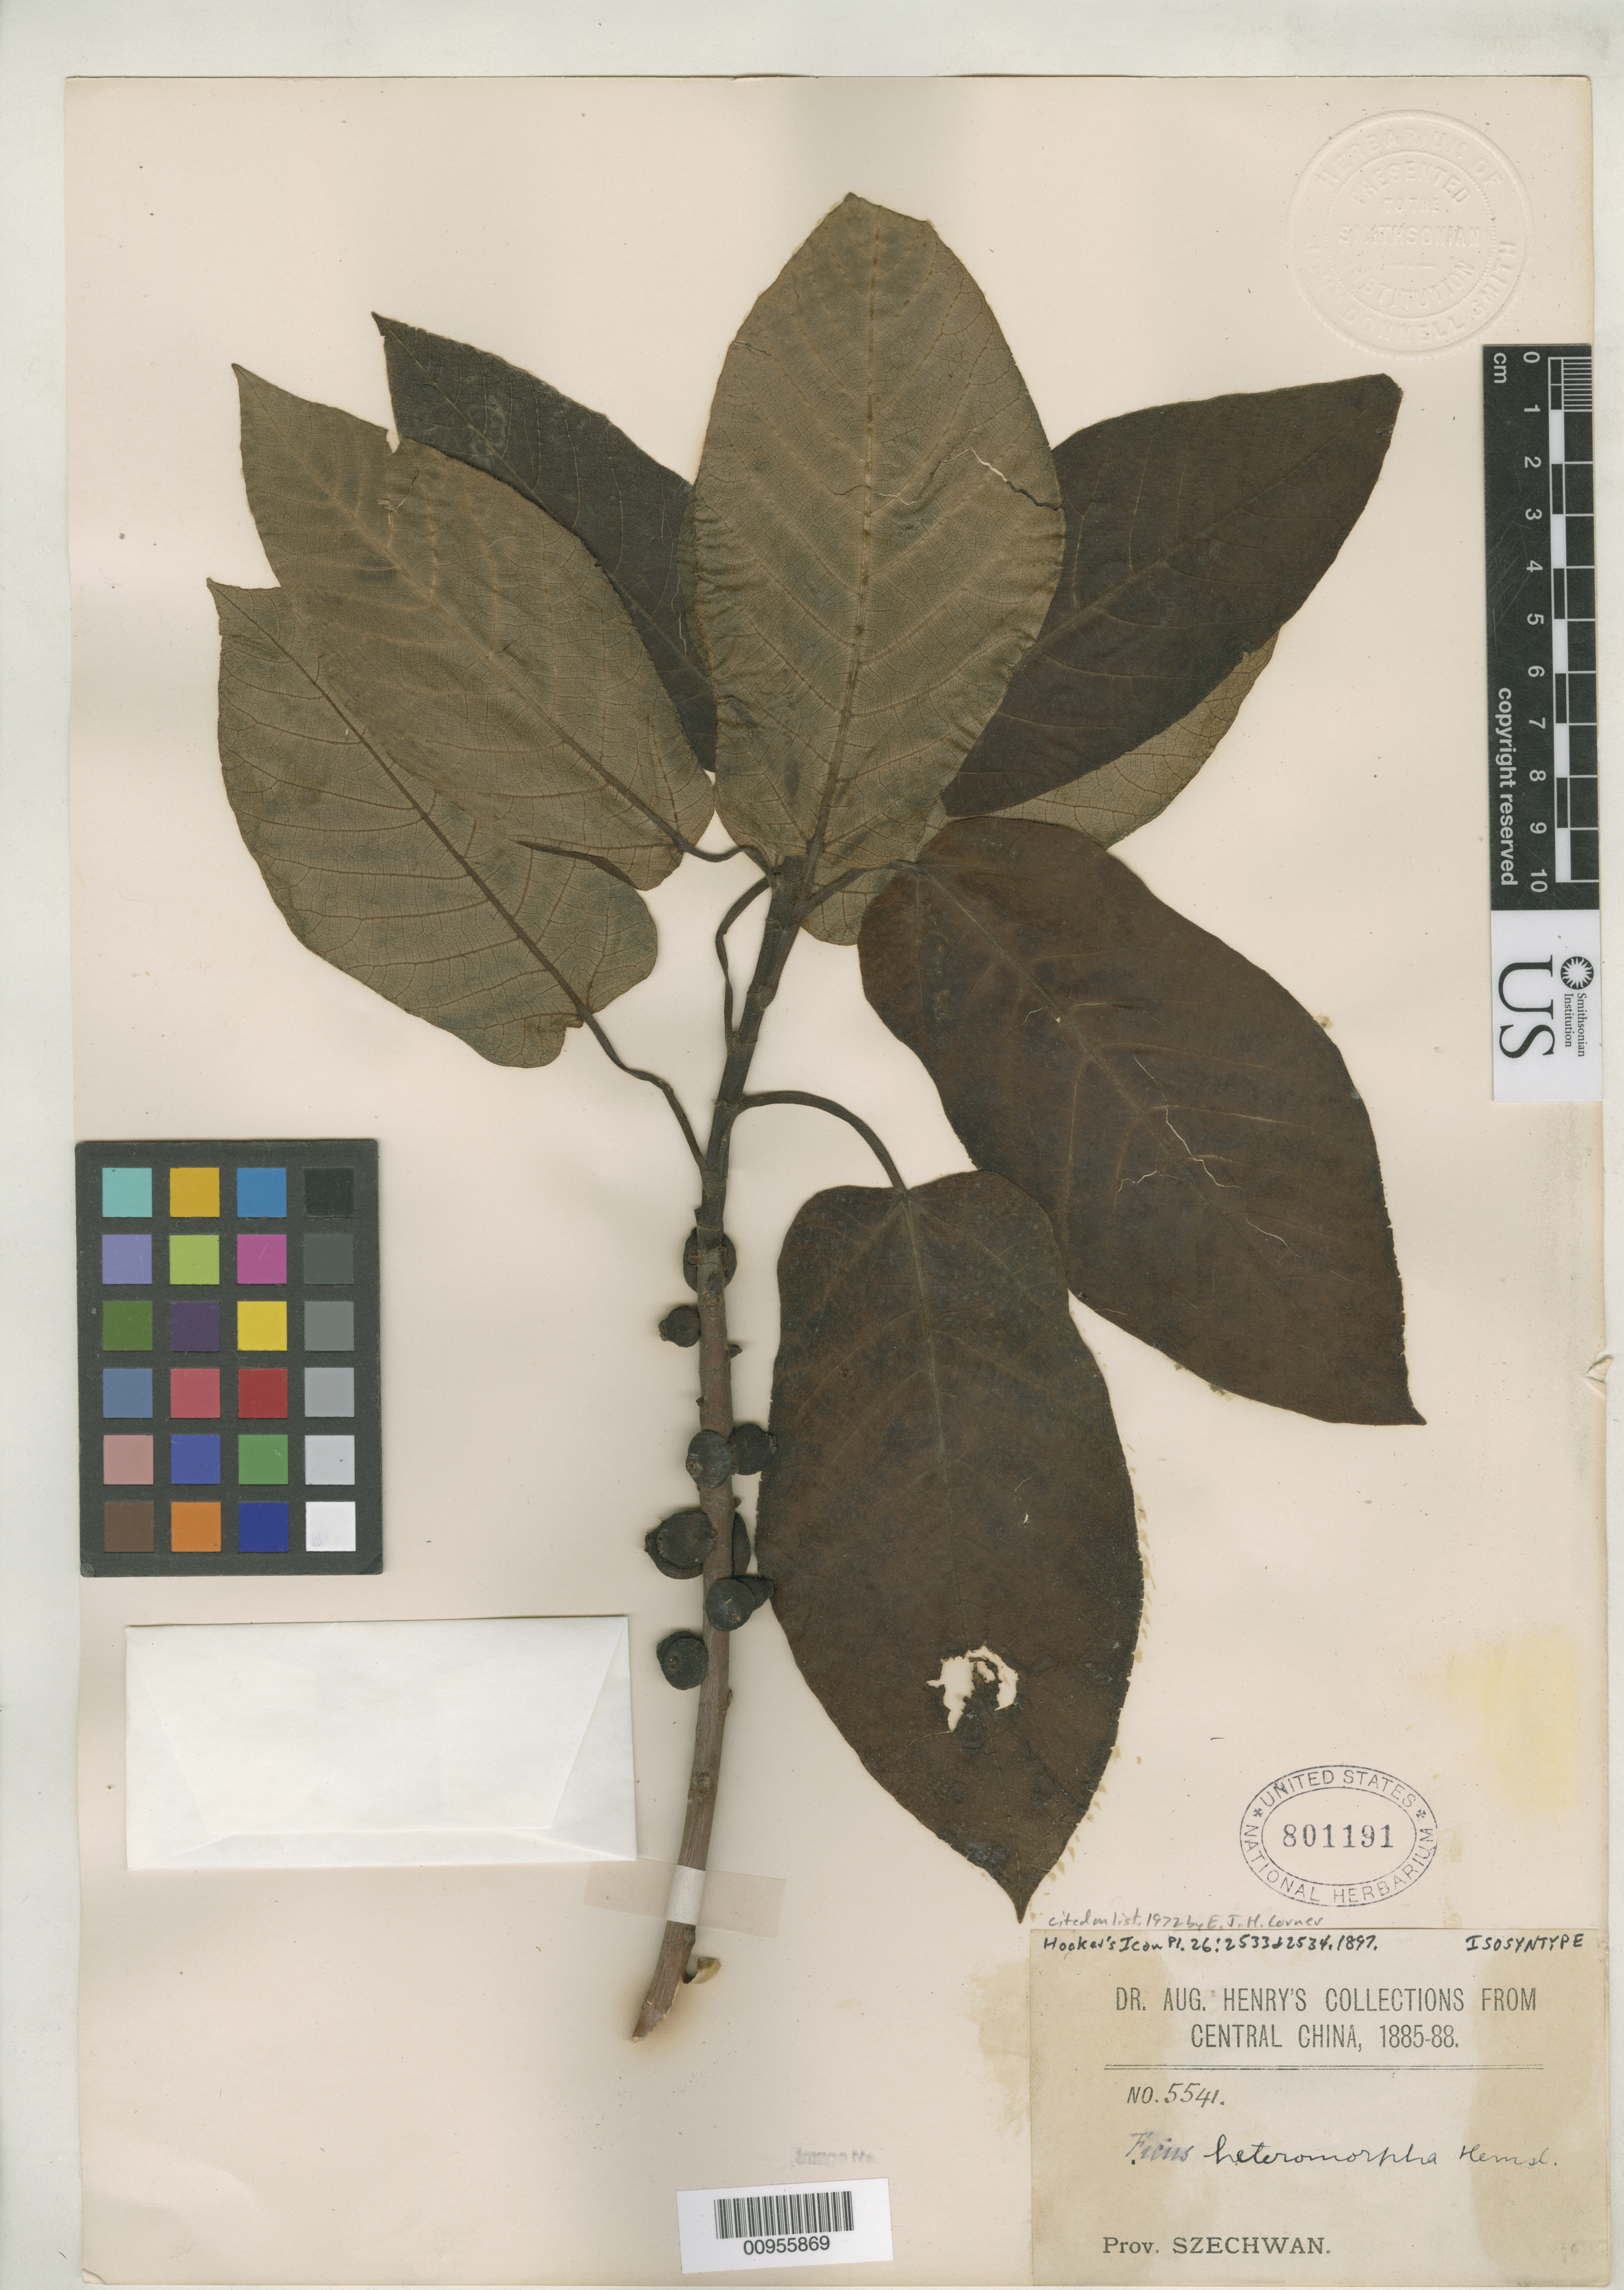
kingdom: Plantae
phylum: Tracheophyta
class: Magnoliopsida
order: Rosales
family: Moraceae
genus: Ficus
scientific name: Ficus heteromorpha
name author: Hemsl.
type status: Isosyntype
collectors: A. Henry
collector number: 5541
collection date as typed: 1885 to -- --- 1888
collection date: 1885/1888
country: China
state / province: Sichuan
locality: Central China, Prov. Szechwan.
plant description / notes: Specimen ex John Donnell Smith herbarium.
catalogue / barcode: US 801191